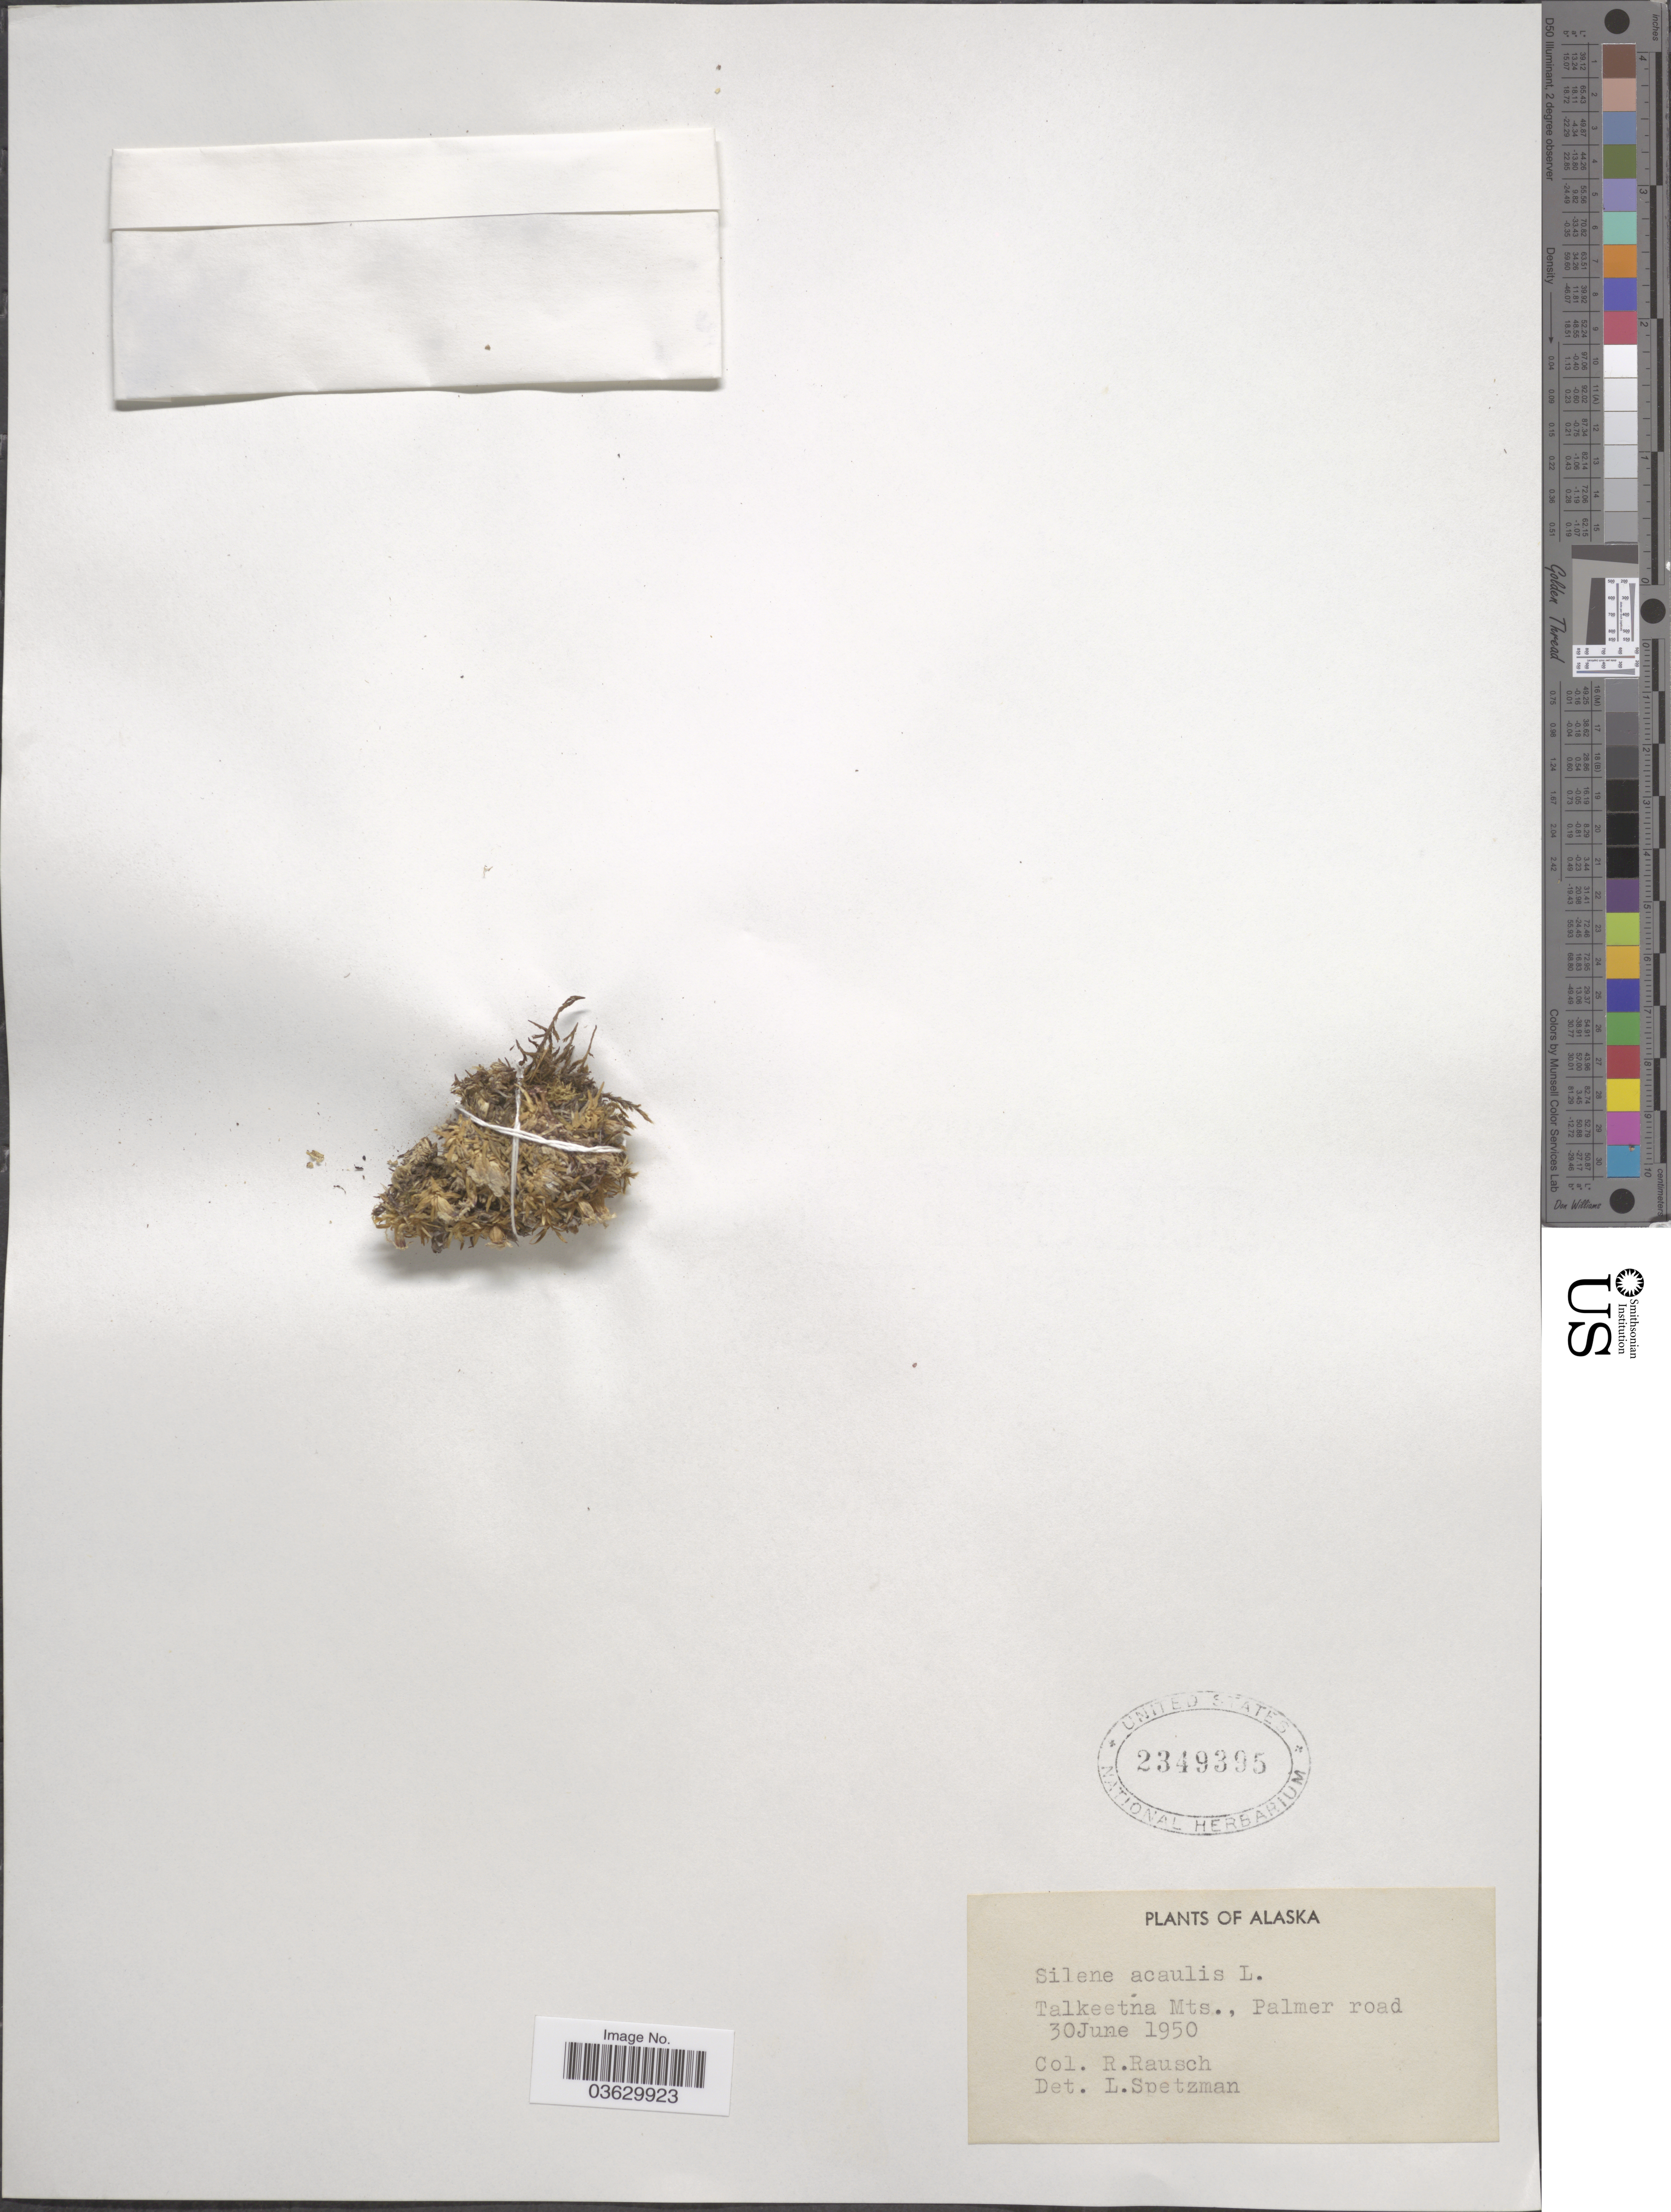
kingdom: Plantae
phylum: Tracheophyta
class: Magnoliopsida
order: Caryophyllales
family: Caryophyllaceae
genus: Silene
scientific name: Silene acaulis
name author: (L.) Jacq.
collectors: R. Rausch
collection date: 1950-06-30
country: United States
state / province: Alaska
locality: Talkeetna Mts., Palmer road.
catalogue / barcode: US 2349395